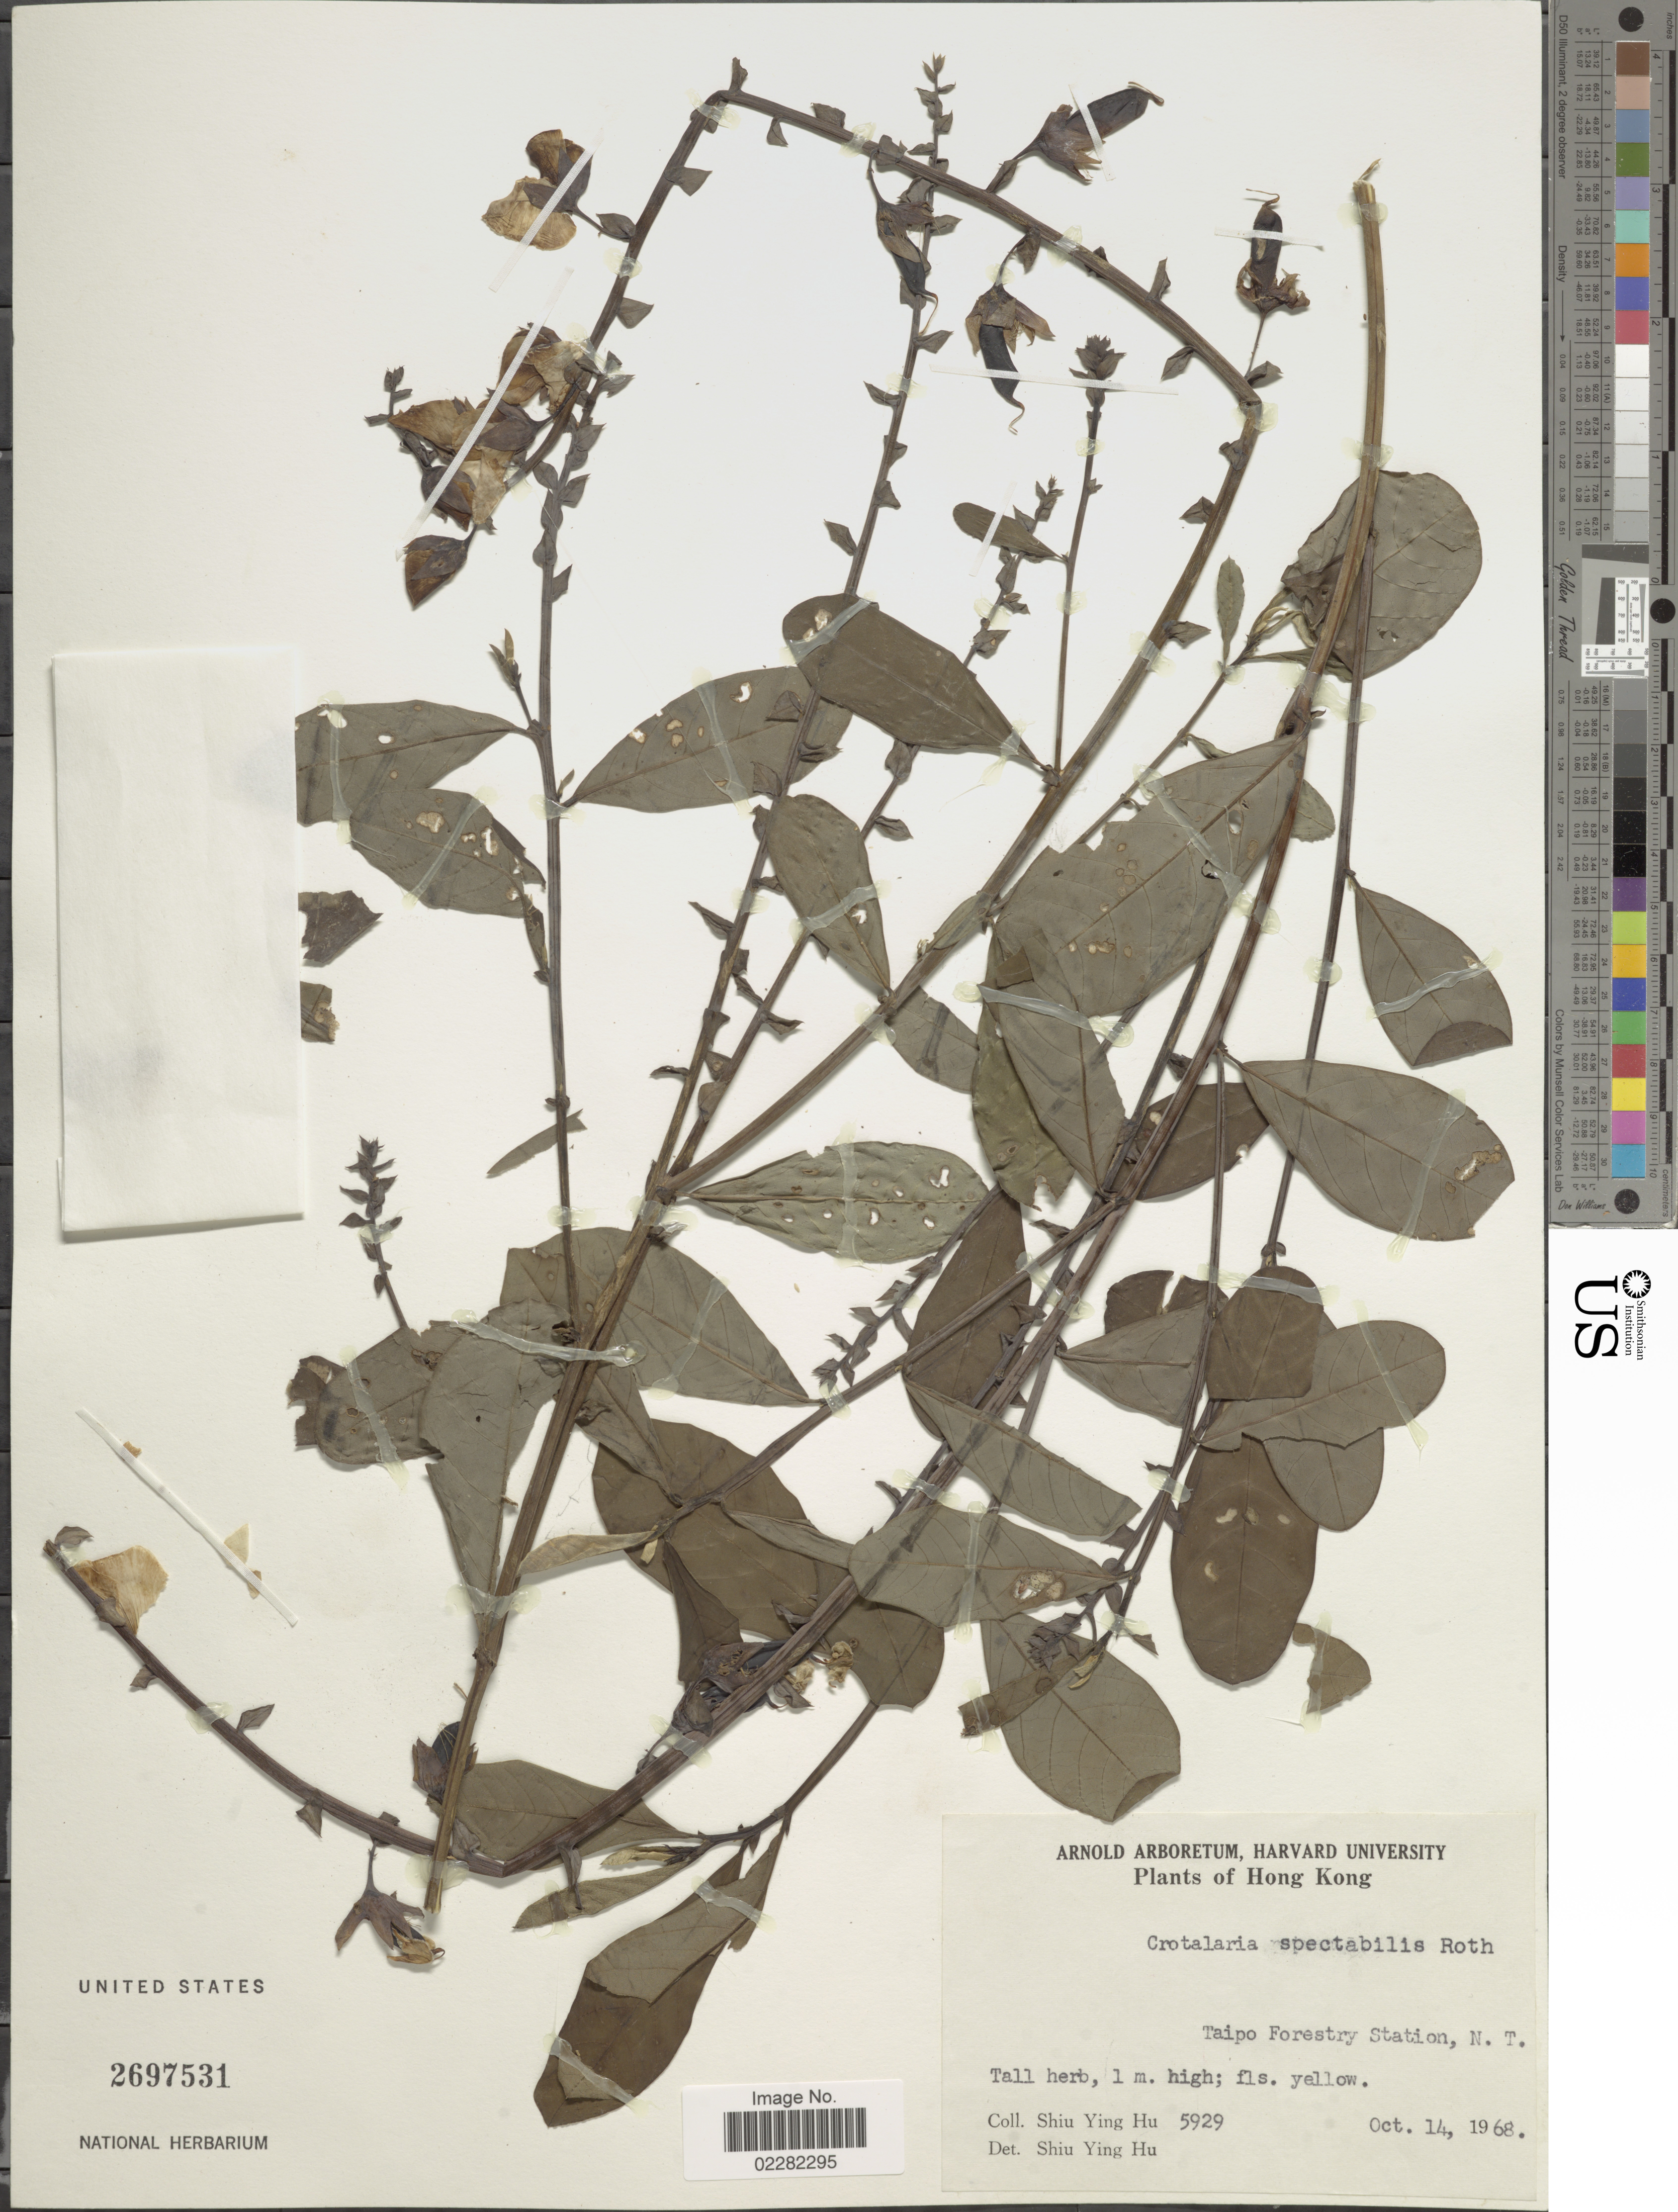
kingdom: Plantae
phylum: Tracheophyta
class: Magnoliopsida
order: Fabales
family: Fabaceae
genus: Crotalaria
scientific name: Crotalaria spectabilis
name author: Roth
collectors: S. Y. Hu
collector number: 5929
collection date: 1968-10-14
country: China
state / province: Hong Kong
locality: Taipo Forestry Station, N. T.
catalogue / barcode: US 2697531